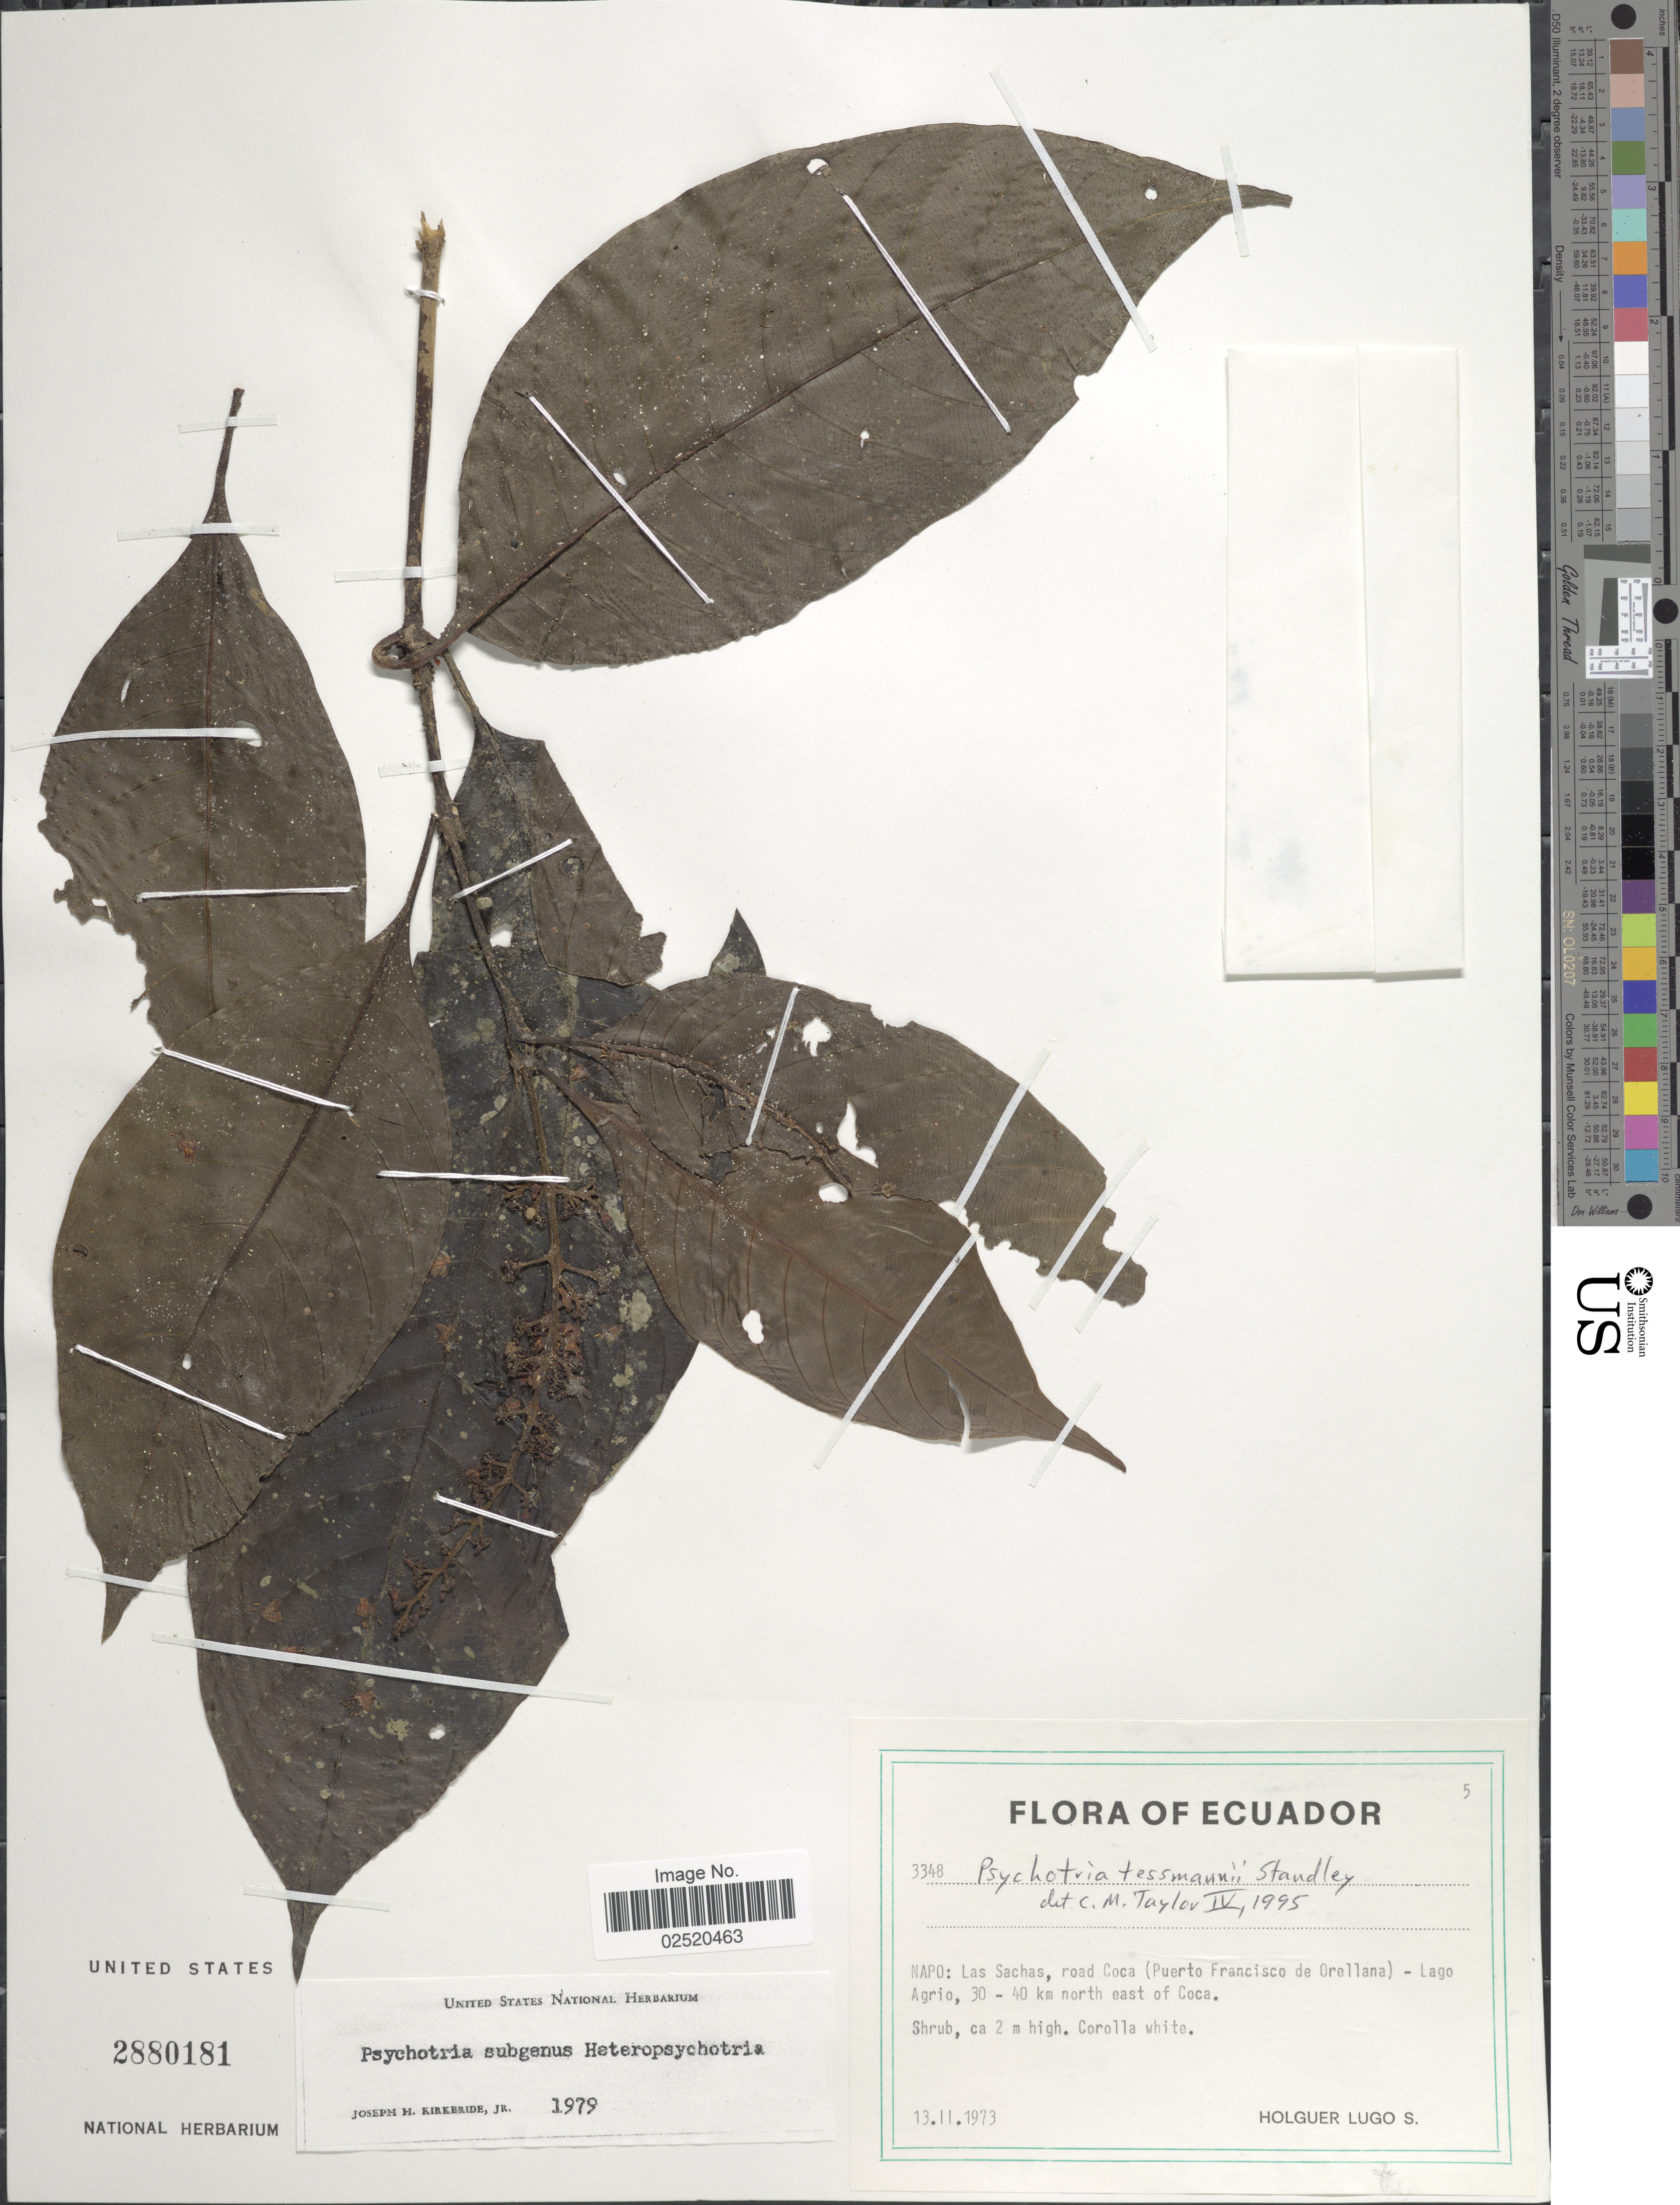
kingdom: Plantae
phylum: Tracheophyta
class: Magnoliopsida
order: Gentianales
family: Rubiaceae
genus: Psychotria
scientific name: Psychotria tessmannii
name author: Standl.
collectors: H. Lugo S.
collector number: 3348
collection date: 1973-02-13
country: Ecuador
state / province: Napo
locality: Las Sachas, road Coca (Puerto Francisco de Orellana) - Lago Agrio, 30 - 40 km north east of Coca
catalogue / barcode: US 2880181